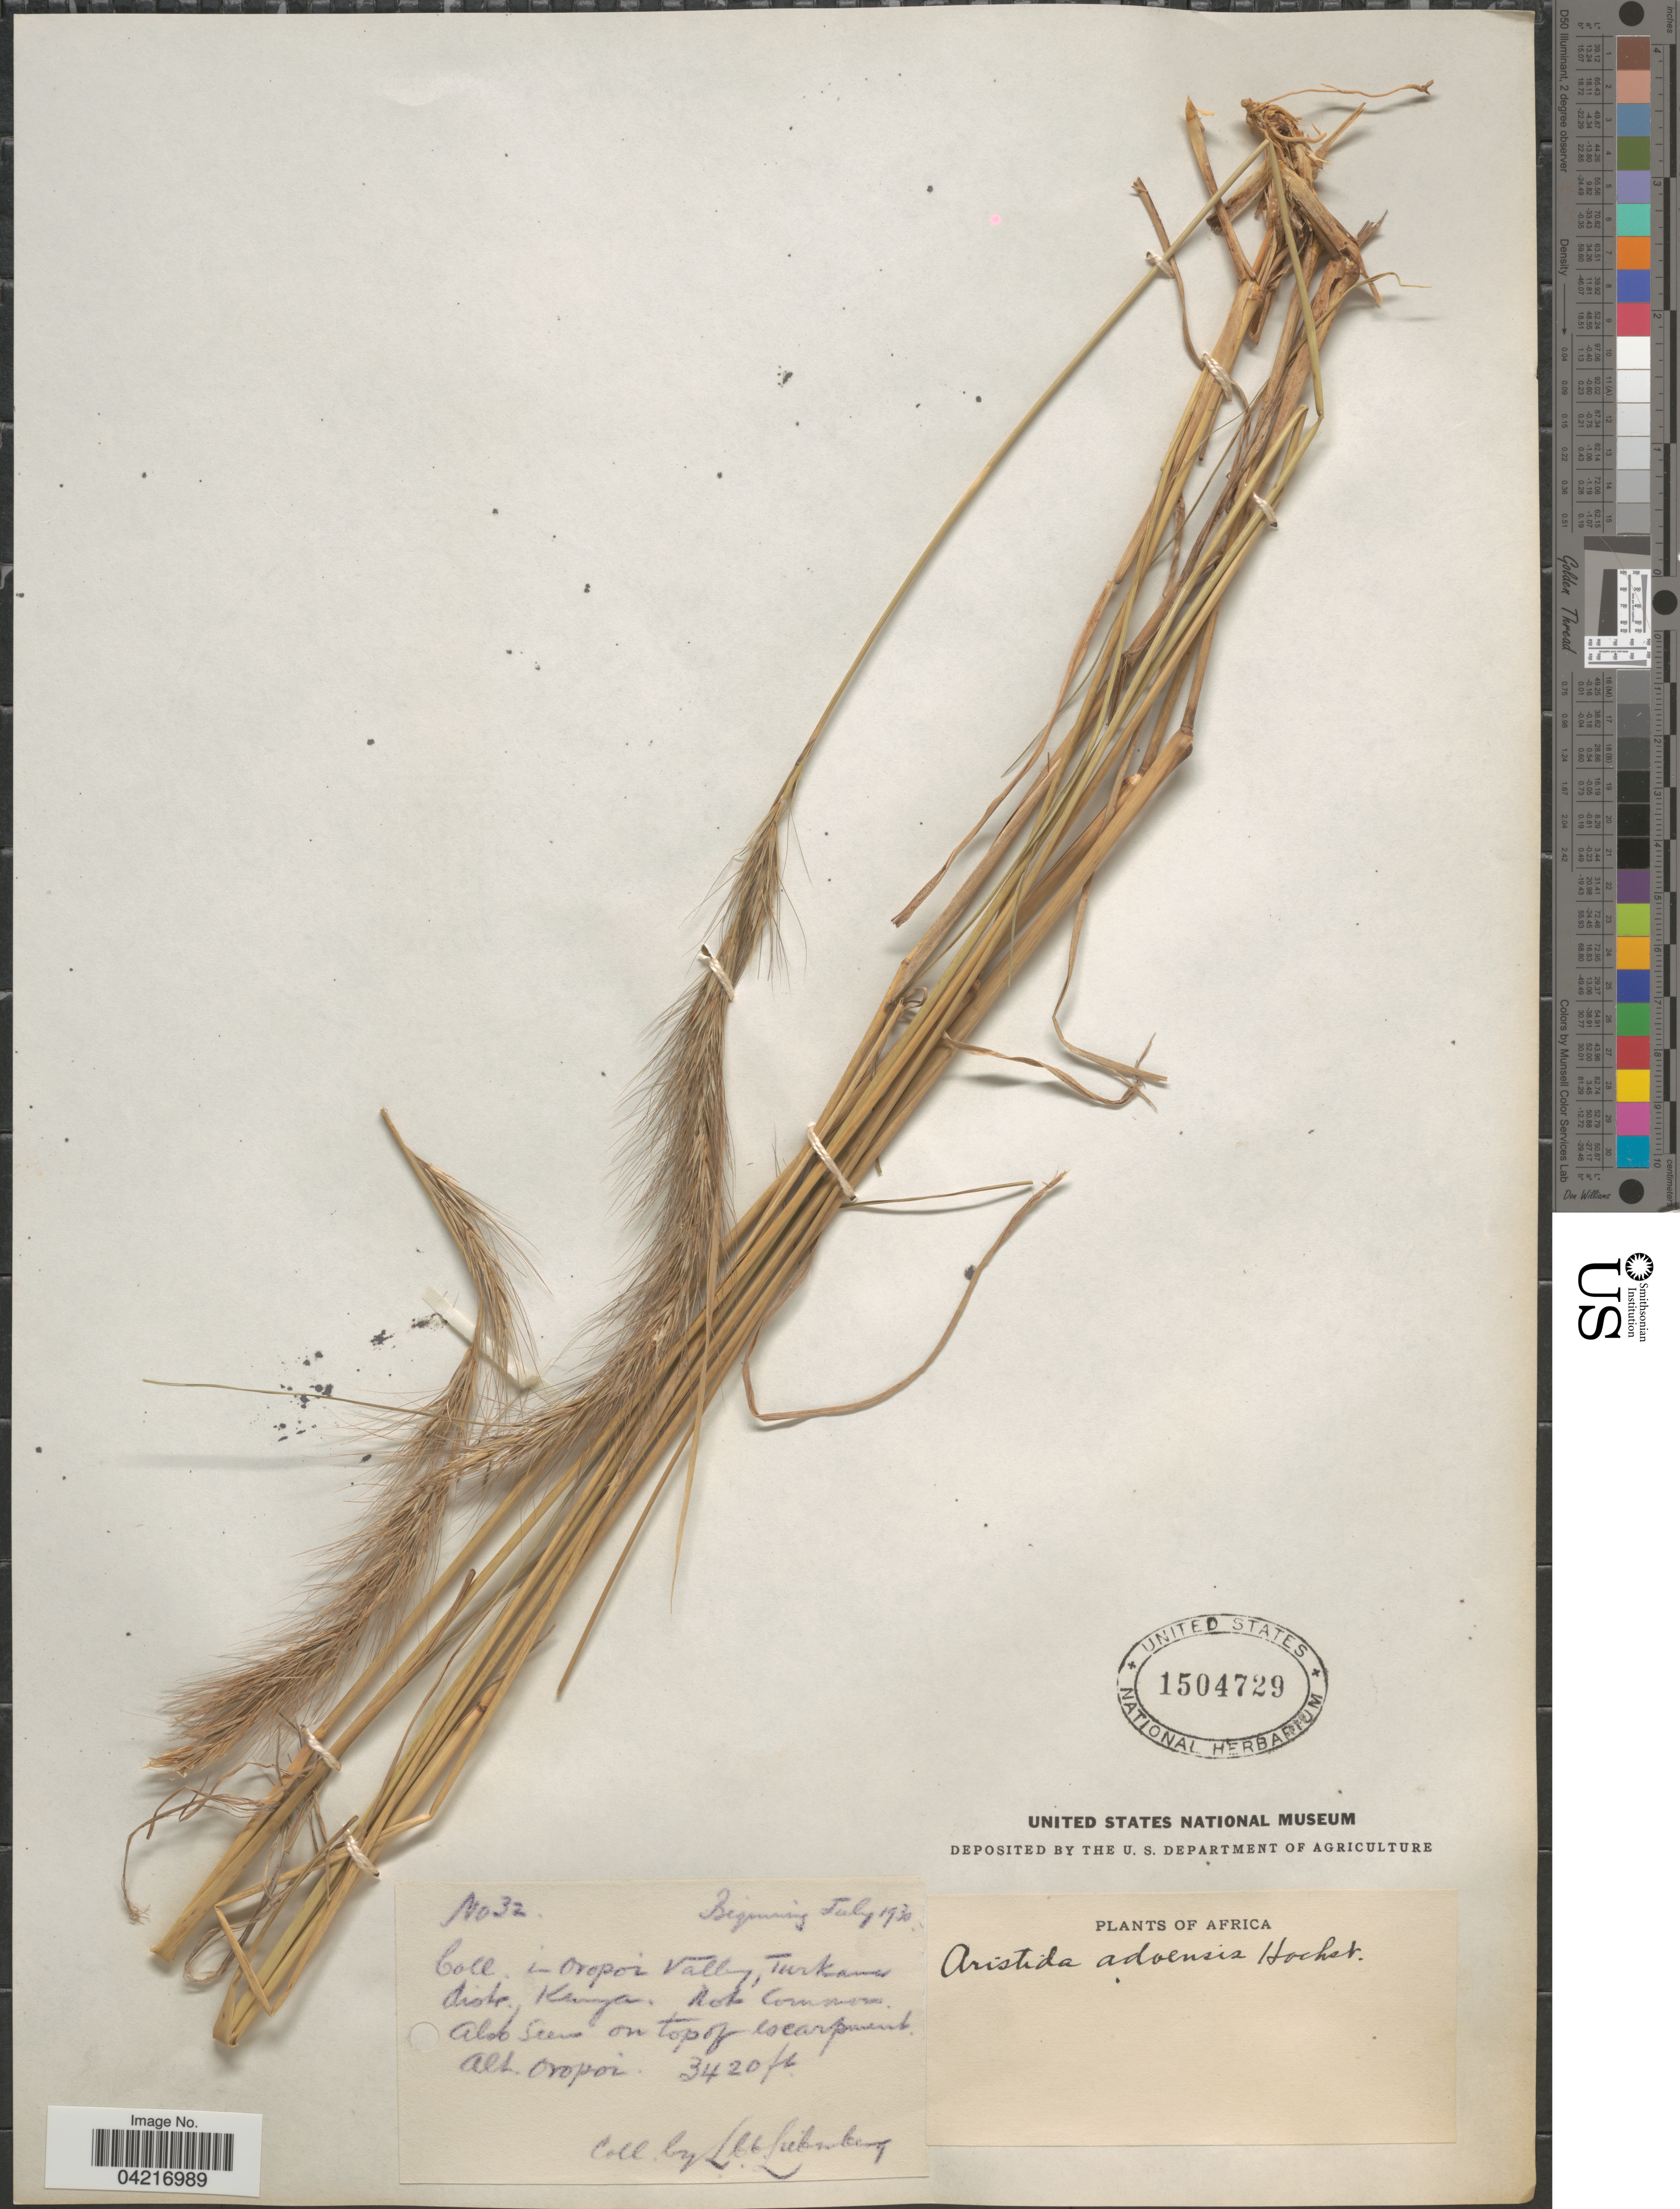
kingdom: Plantae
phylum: Tracheophyta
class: Liliopsida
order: Poales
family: Poaceae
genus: Aristida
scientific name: Aristida adoensis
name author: Hochst. ex A. Rich.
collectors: L. C. C. Liebenberg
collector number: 32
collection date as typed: Beginning Juli 1930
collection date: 1930-07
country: Kenya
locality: In Oropoi Valley, Turkama [interpreted] Distr.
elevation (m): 1042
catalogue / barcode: US 1504729